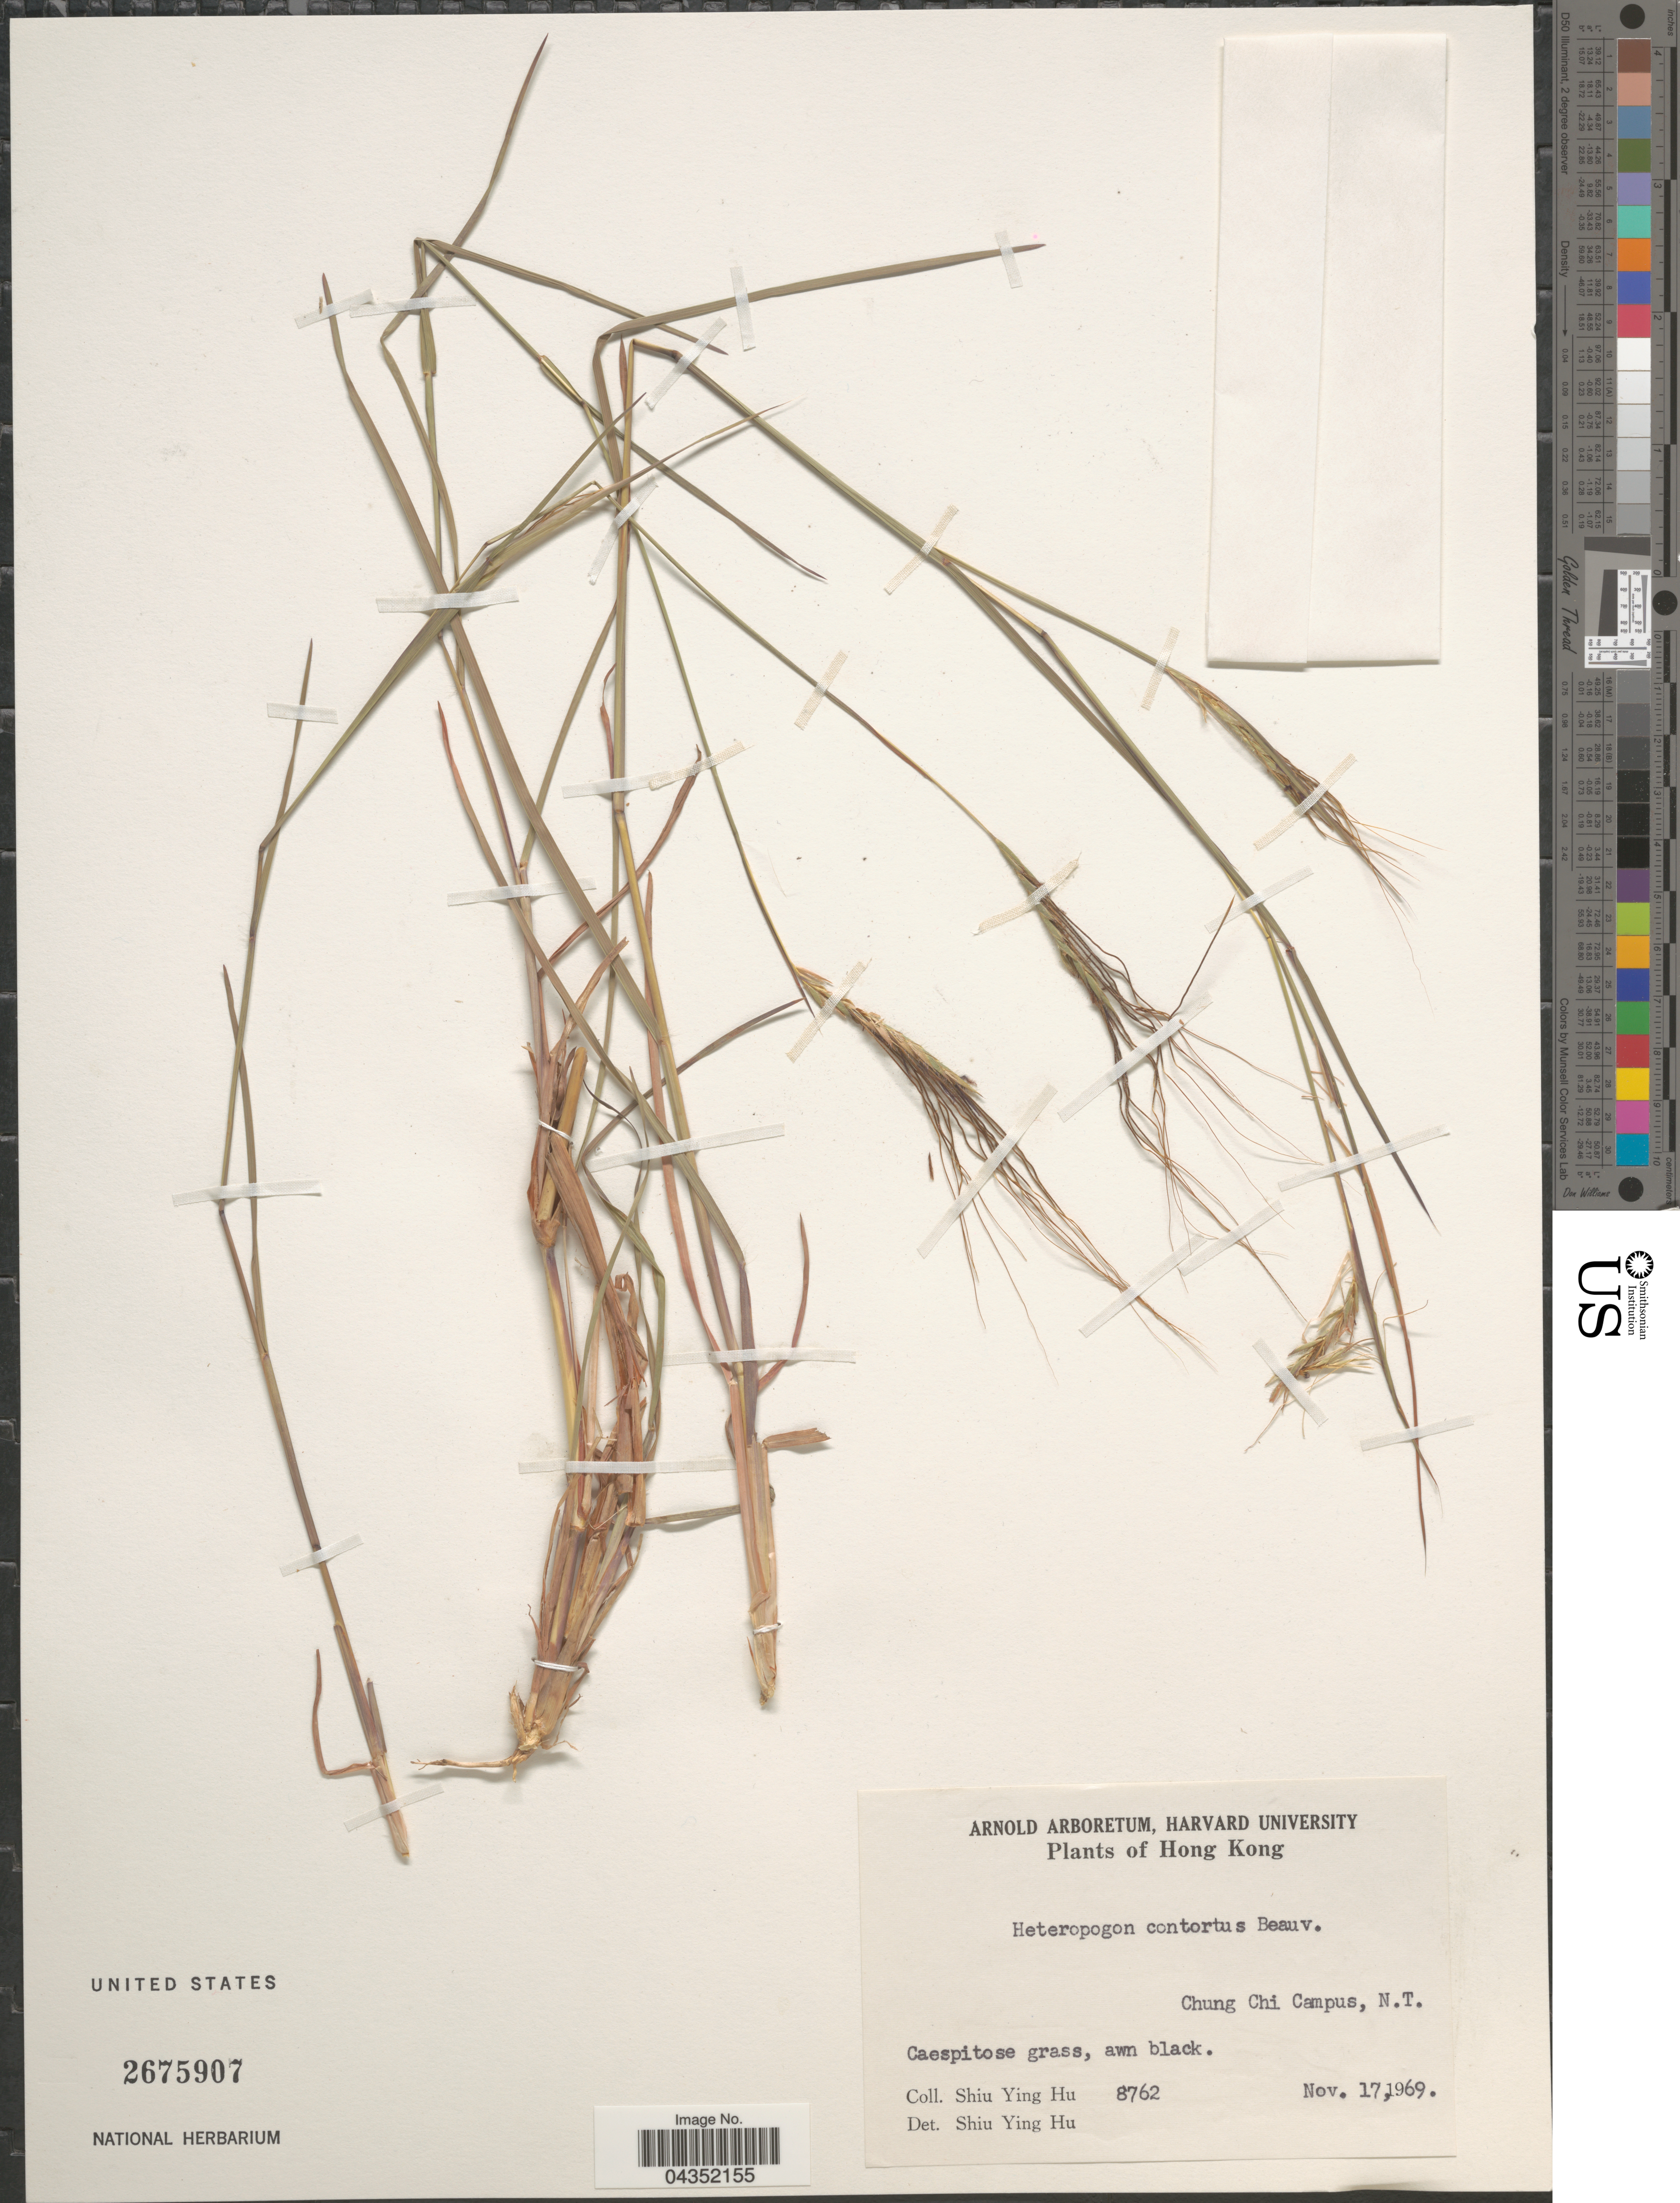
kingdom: Plantae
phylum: Tracheophyta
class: Liliopsida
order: Poales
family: Poaceae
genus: Heteropogon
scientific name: Heteropogon contortus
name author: (L.) P. Beauv. ex Roem. & Schult.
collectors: S. Y. Hu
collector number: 8762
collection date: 1969-11-17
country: China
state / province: Hong Kong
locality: Chung Chi Campus, N.T.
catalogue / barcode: US 2675907